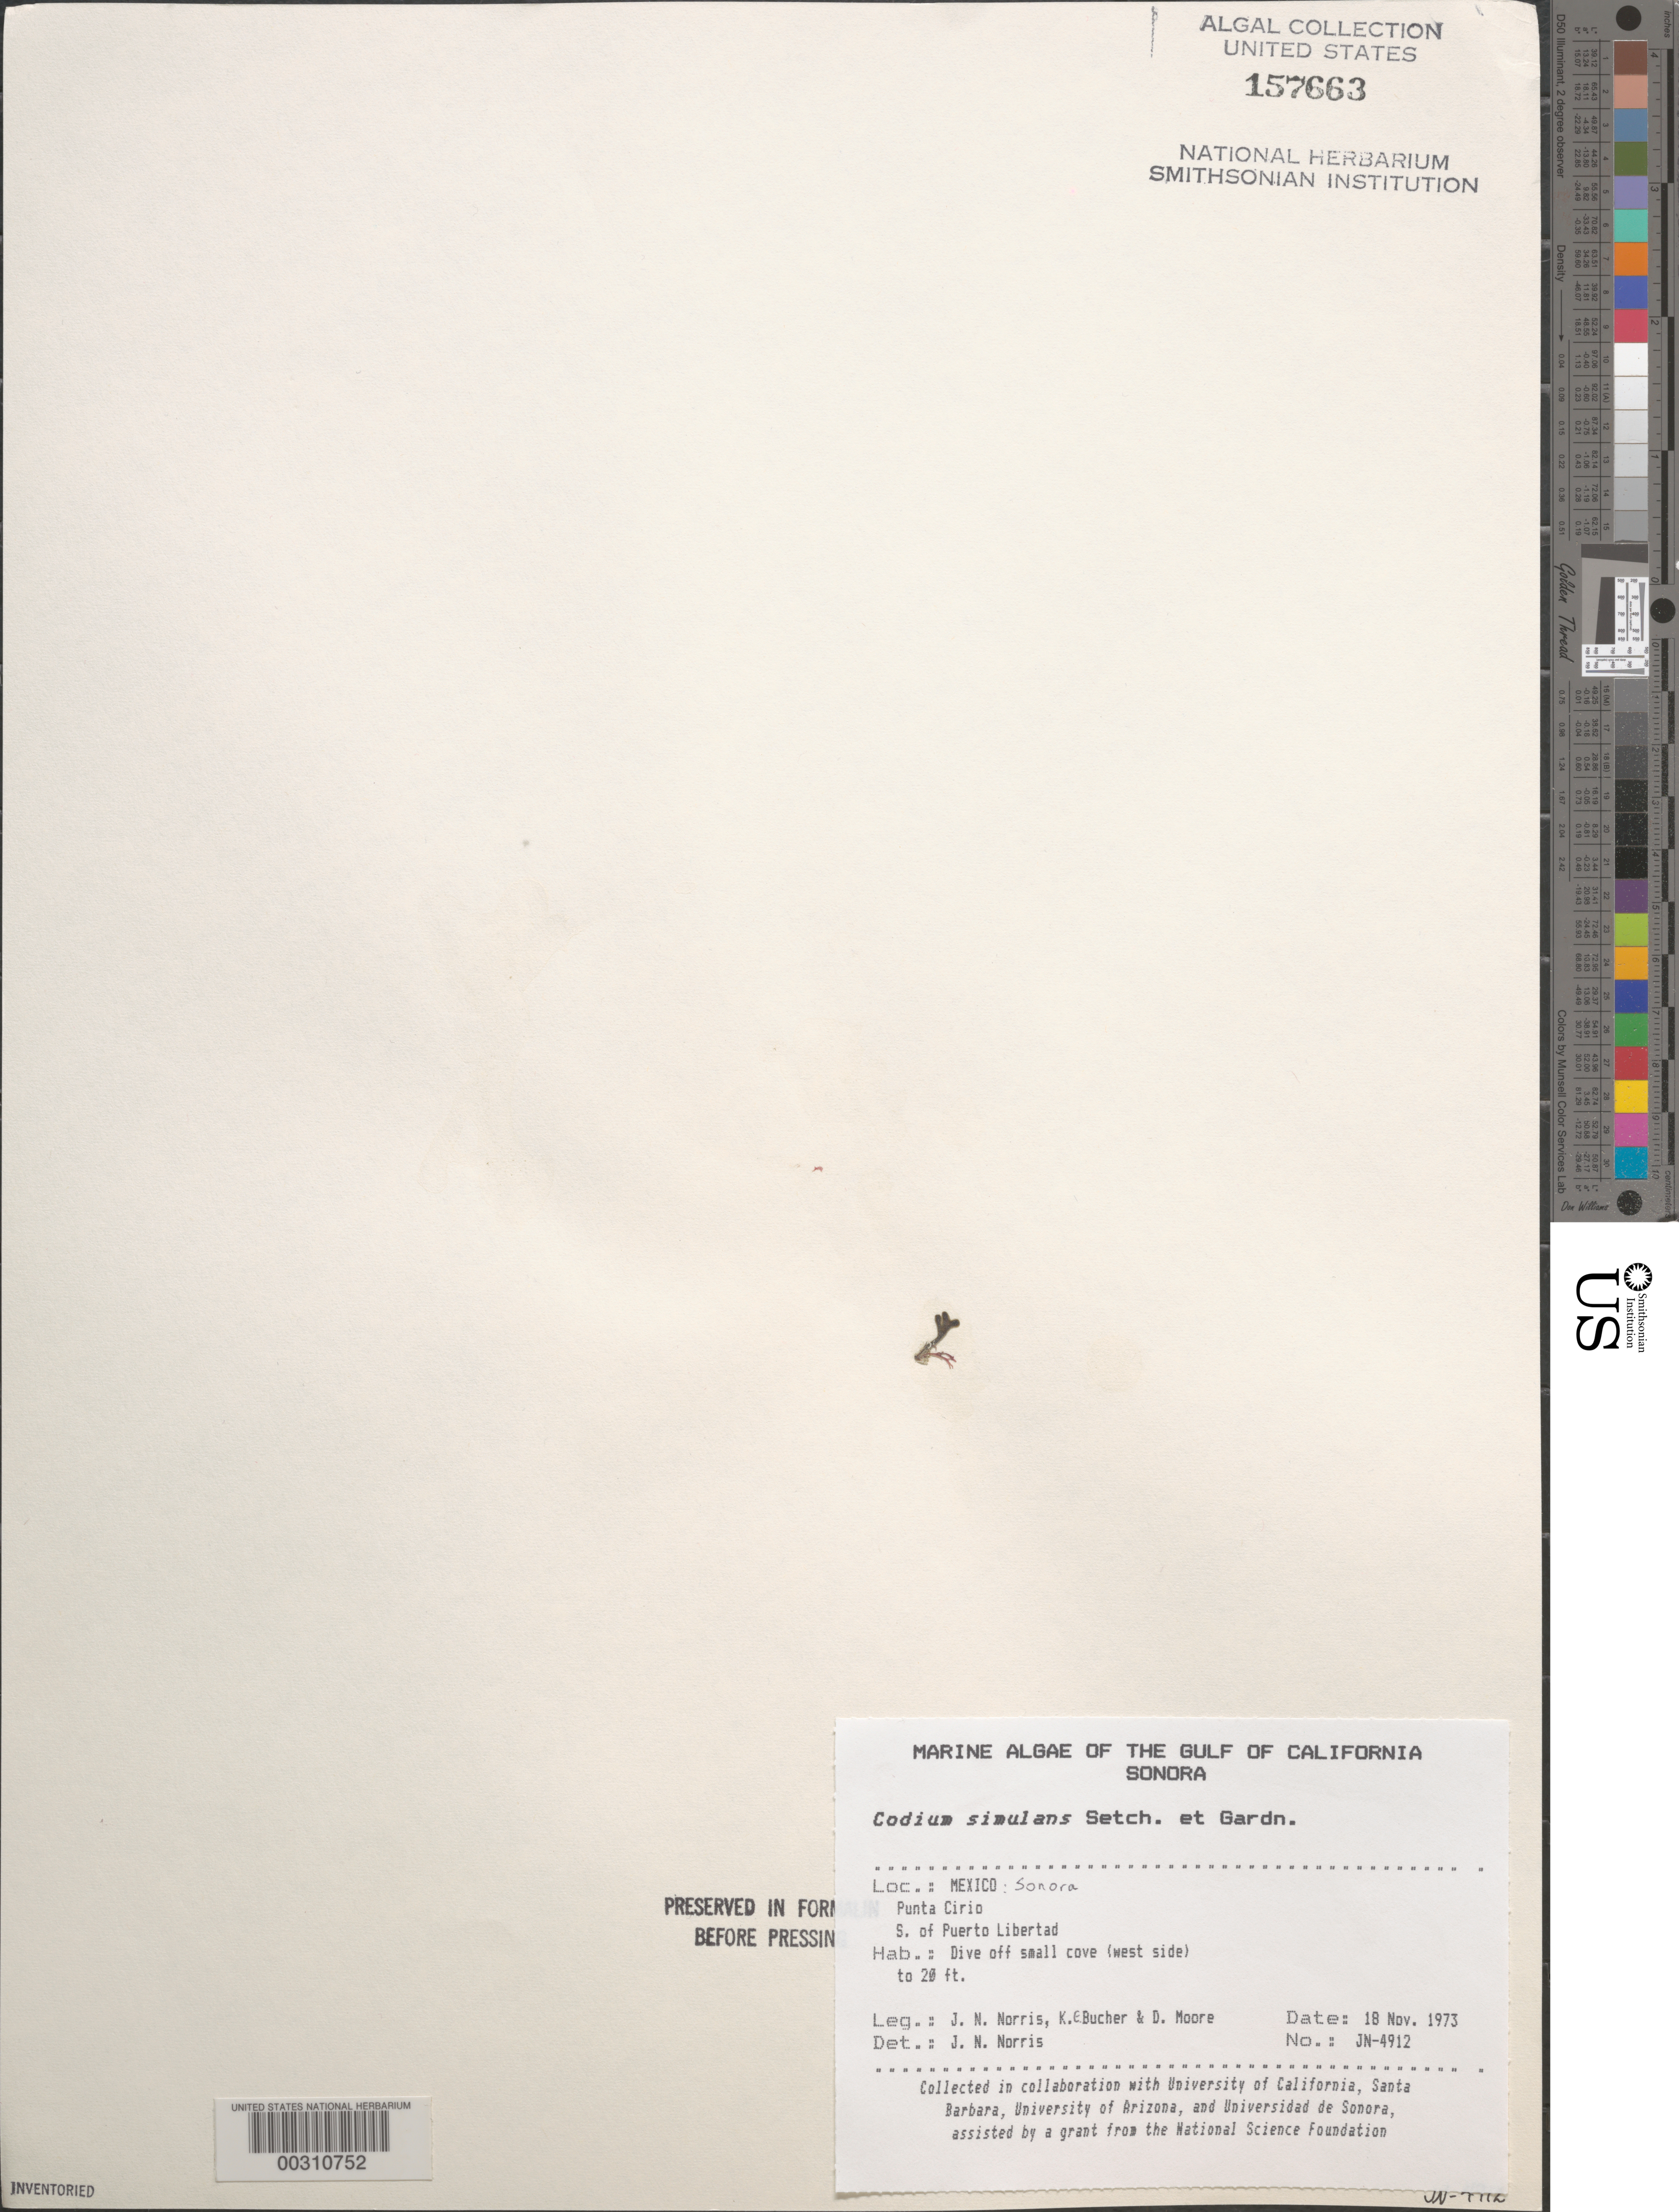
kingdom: Plantae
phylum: Chlorophyta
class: Ulvophyceae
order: Bryopsidales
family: Codiaceae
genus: Codium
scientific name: Codium simulans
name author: Setch. & N.L. Gardner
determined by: Norris, James N.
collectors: J. N. Norris, K. E. Bucher & D. Moore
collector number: JN-4912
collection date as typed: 18 Nov 1973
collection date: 1973-11-18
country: Mexico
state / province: Sonora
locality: Punta Cirio south of Puerto Libertad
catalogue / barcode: US 157663